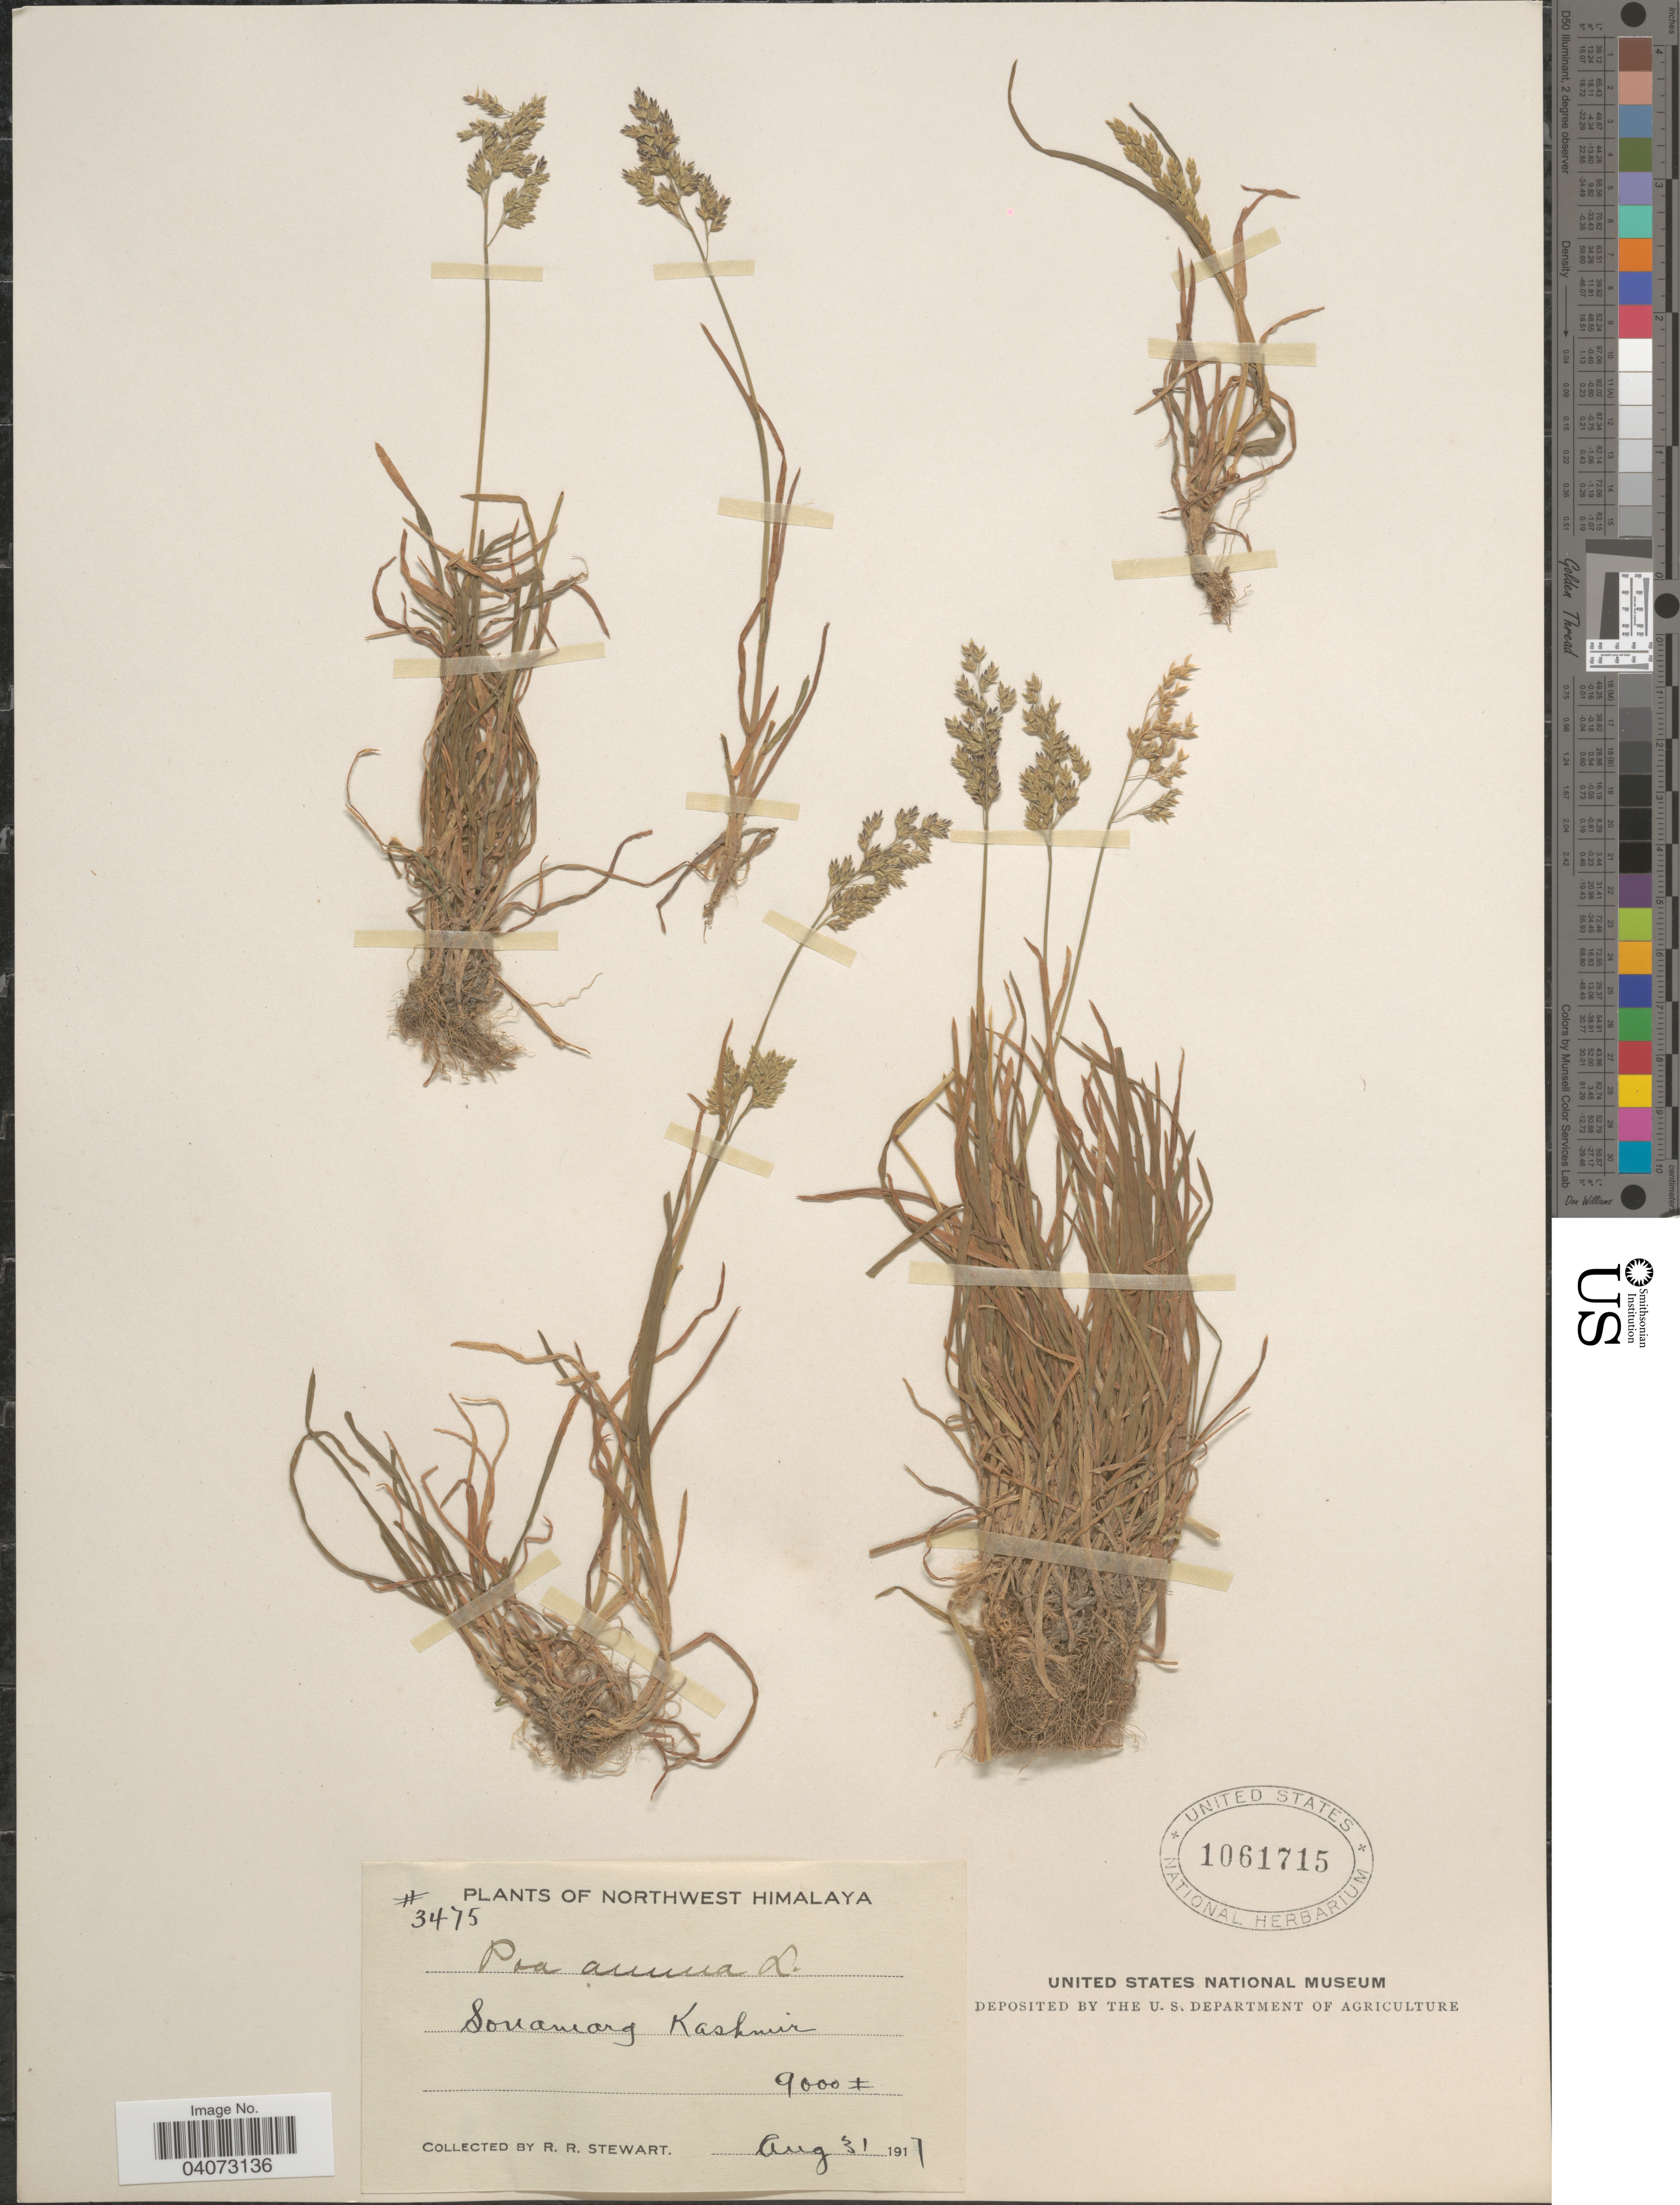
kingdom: Plantae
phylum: Tracheophyta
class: Liliopsida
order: Poales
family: Poaceae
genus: Poa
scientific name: Poa annua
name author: L.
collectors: R. Stewart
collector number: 3475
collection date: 1917-08-31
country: India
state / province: Jammu and Kashmir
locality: Northwest Himalaya. Sonamarg Kashmir.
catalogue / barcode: US 1061715